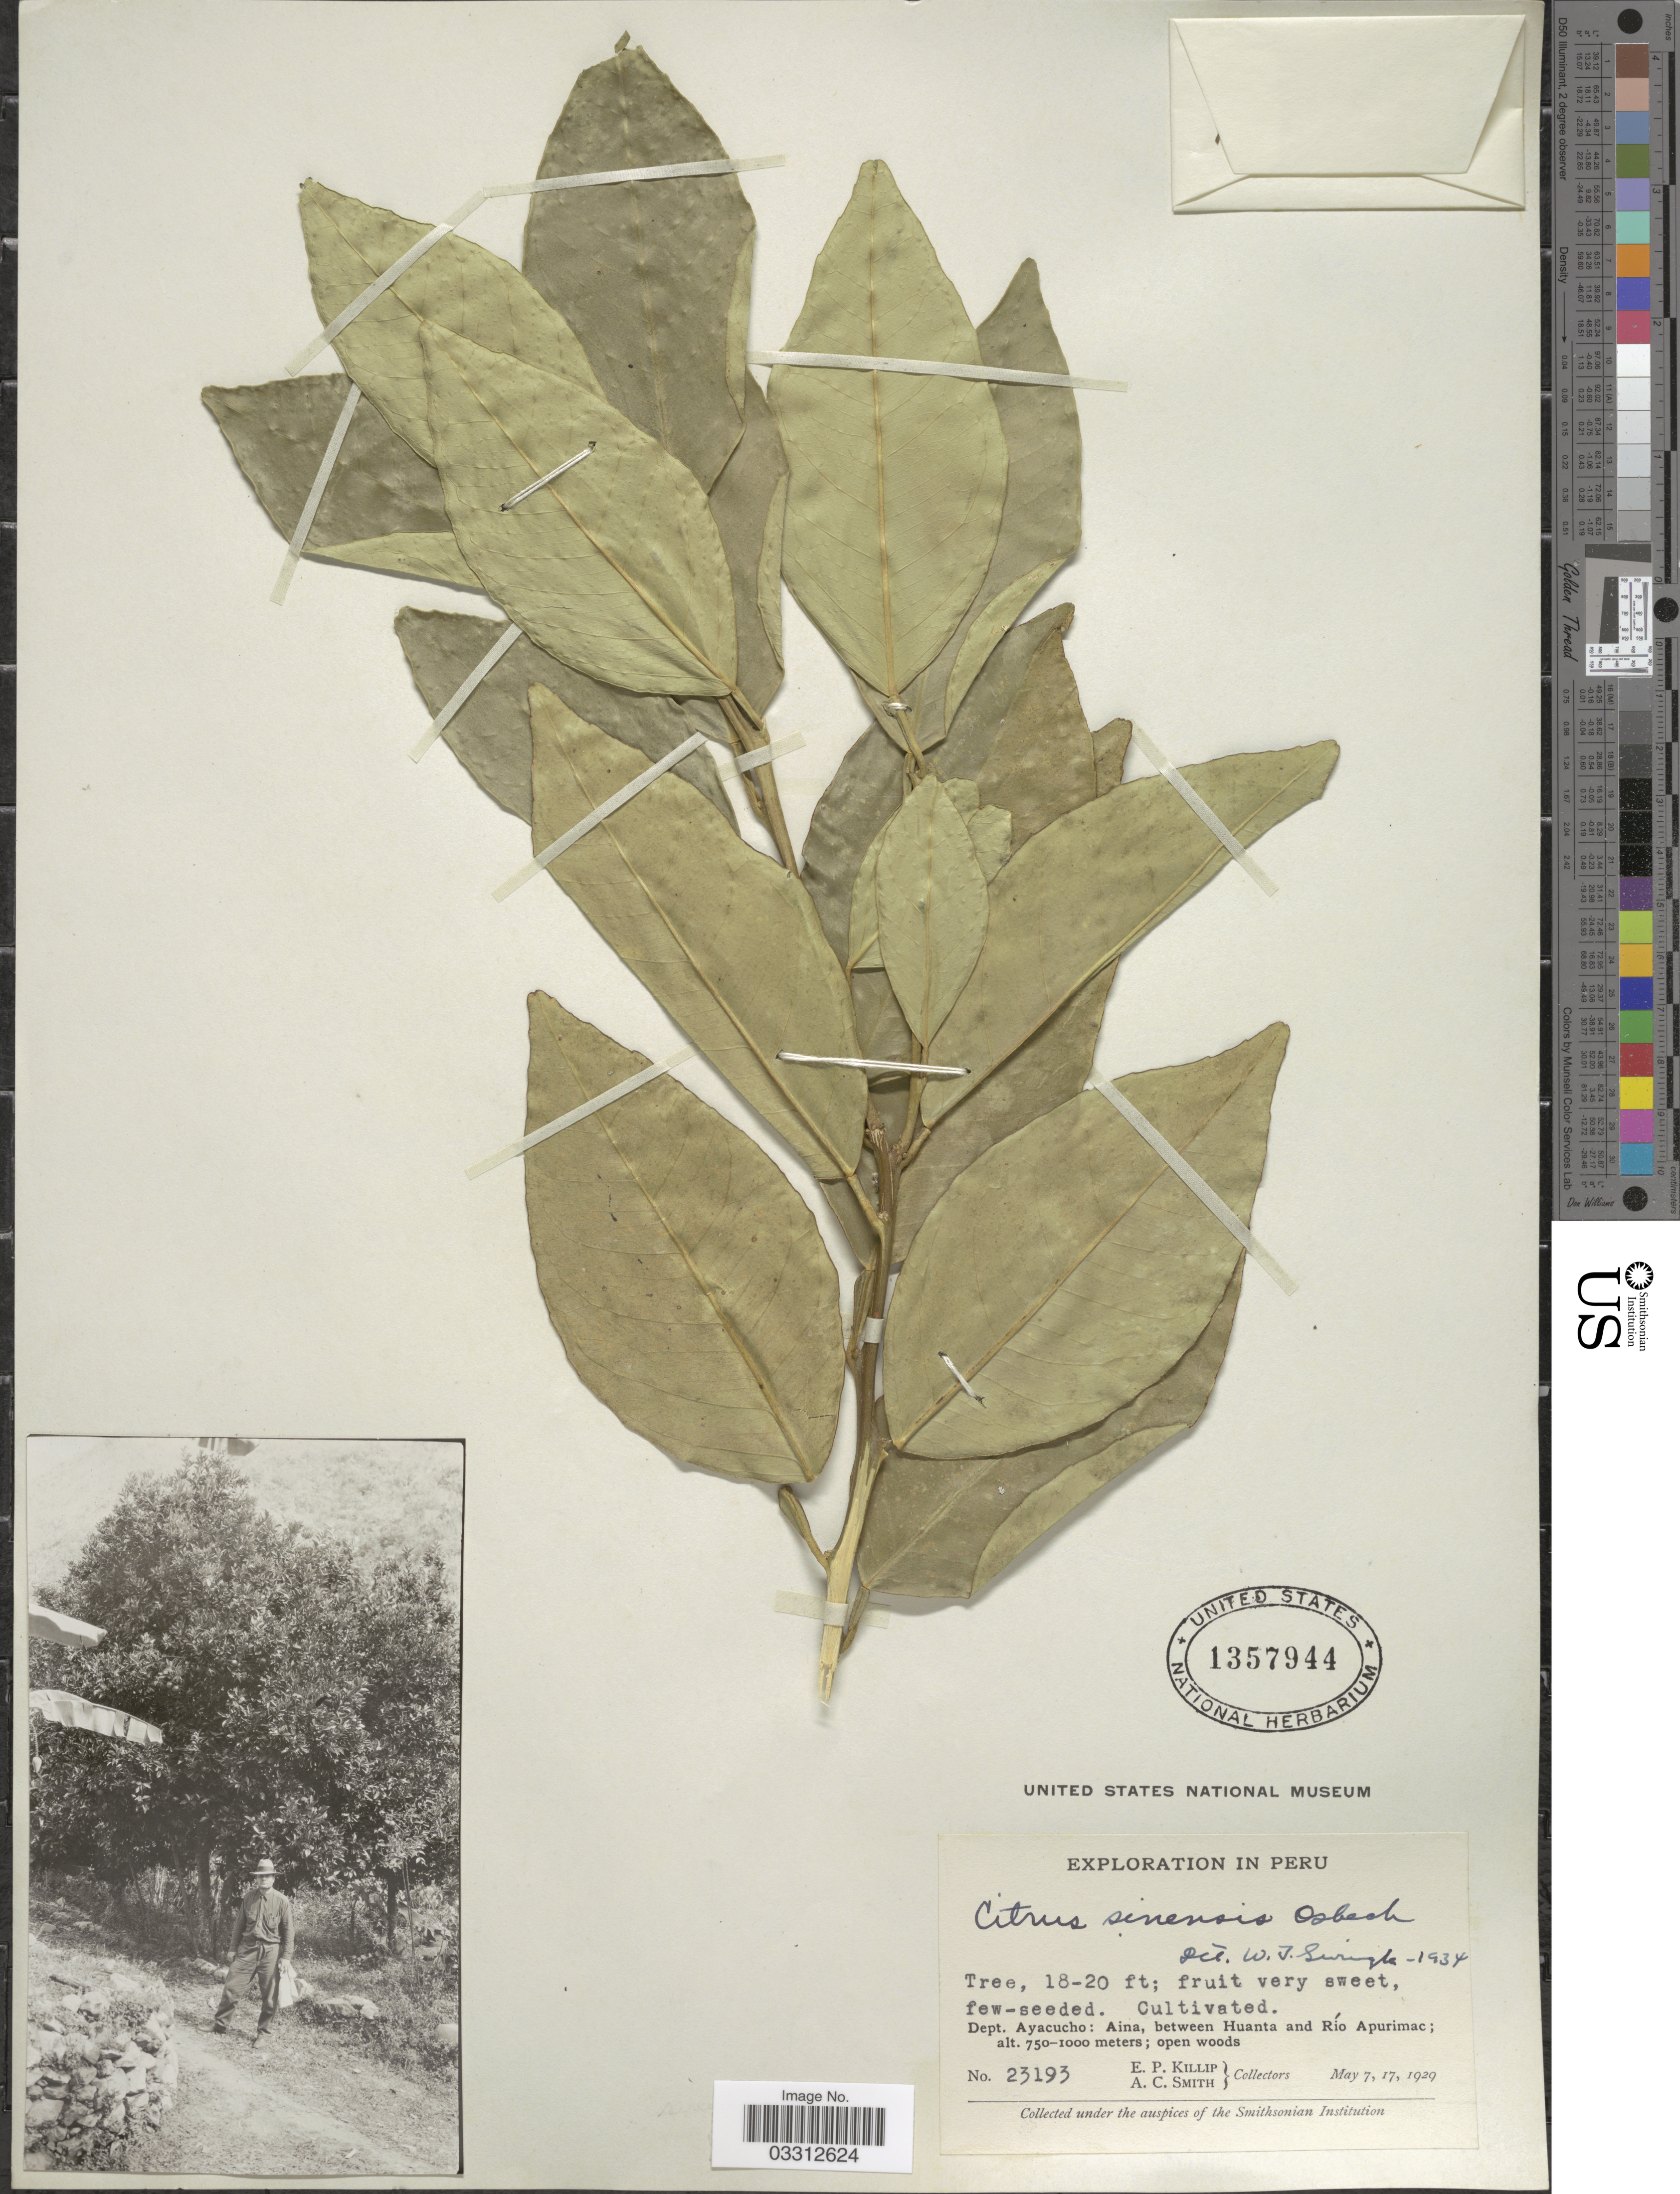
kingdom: Plantae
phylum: Tracheophyta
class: Magnoliopsida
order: Sapindales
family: Rutaceae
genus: Citrus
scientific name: Citrus medica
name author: L.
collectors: E. P. Killip & A. C. Smith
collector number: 23193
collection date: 1929-05-07/1929-05-17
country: Peru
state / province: Ayacucho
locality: Dept. Ayacucho: Aina, between Huanta and Río Apurimac.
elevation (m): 750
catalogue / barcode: US 1357944